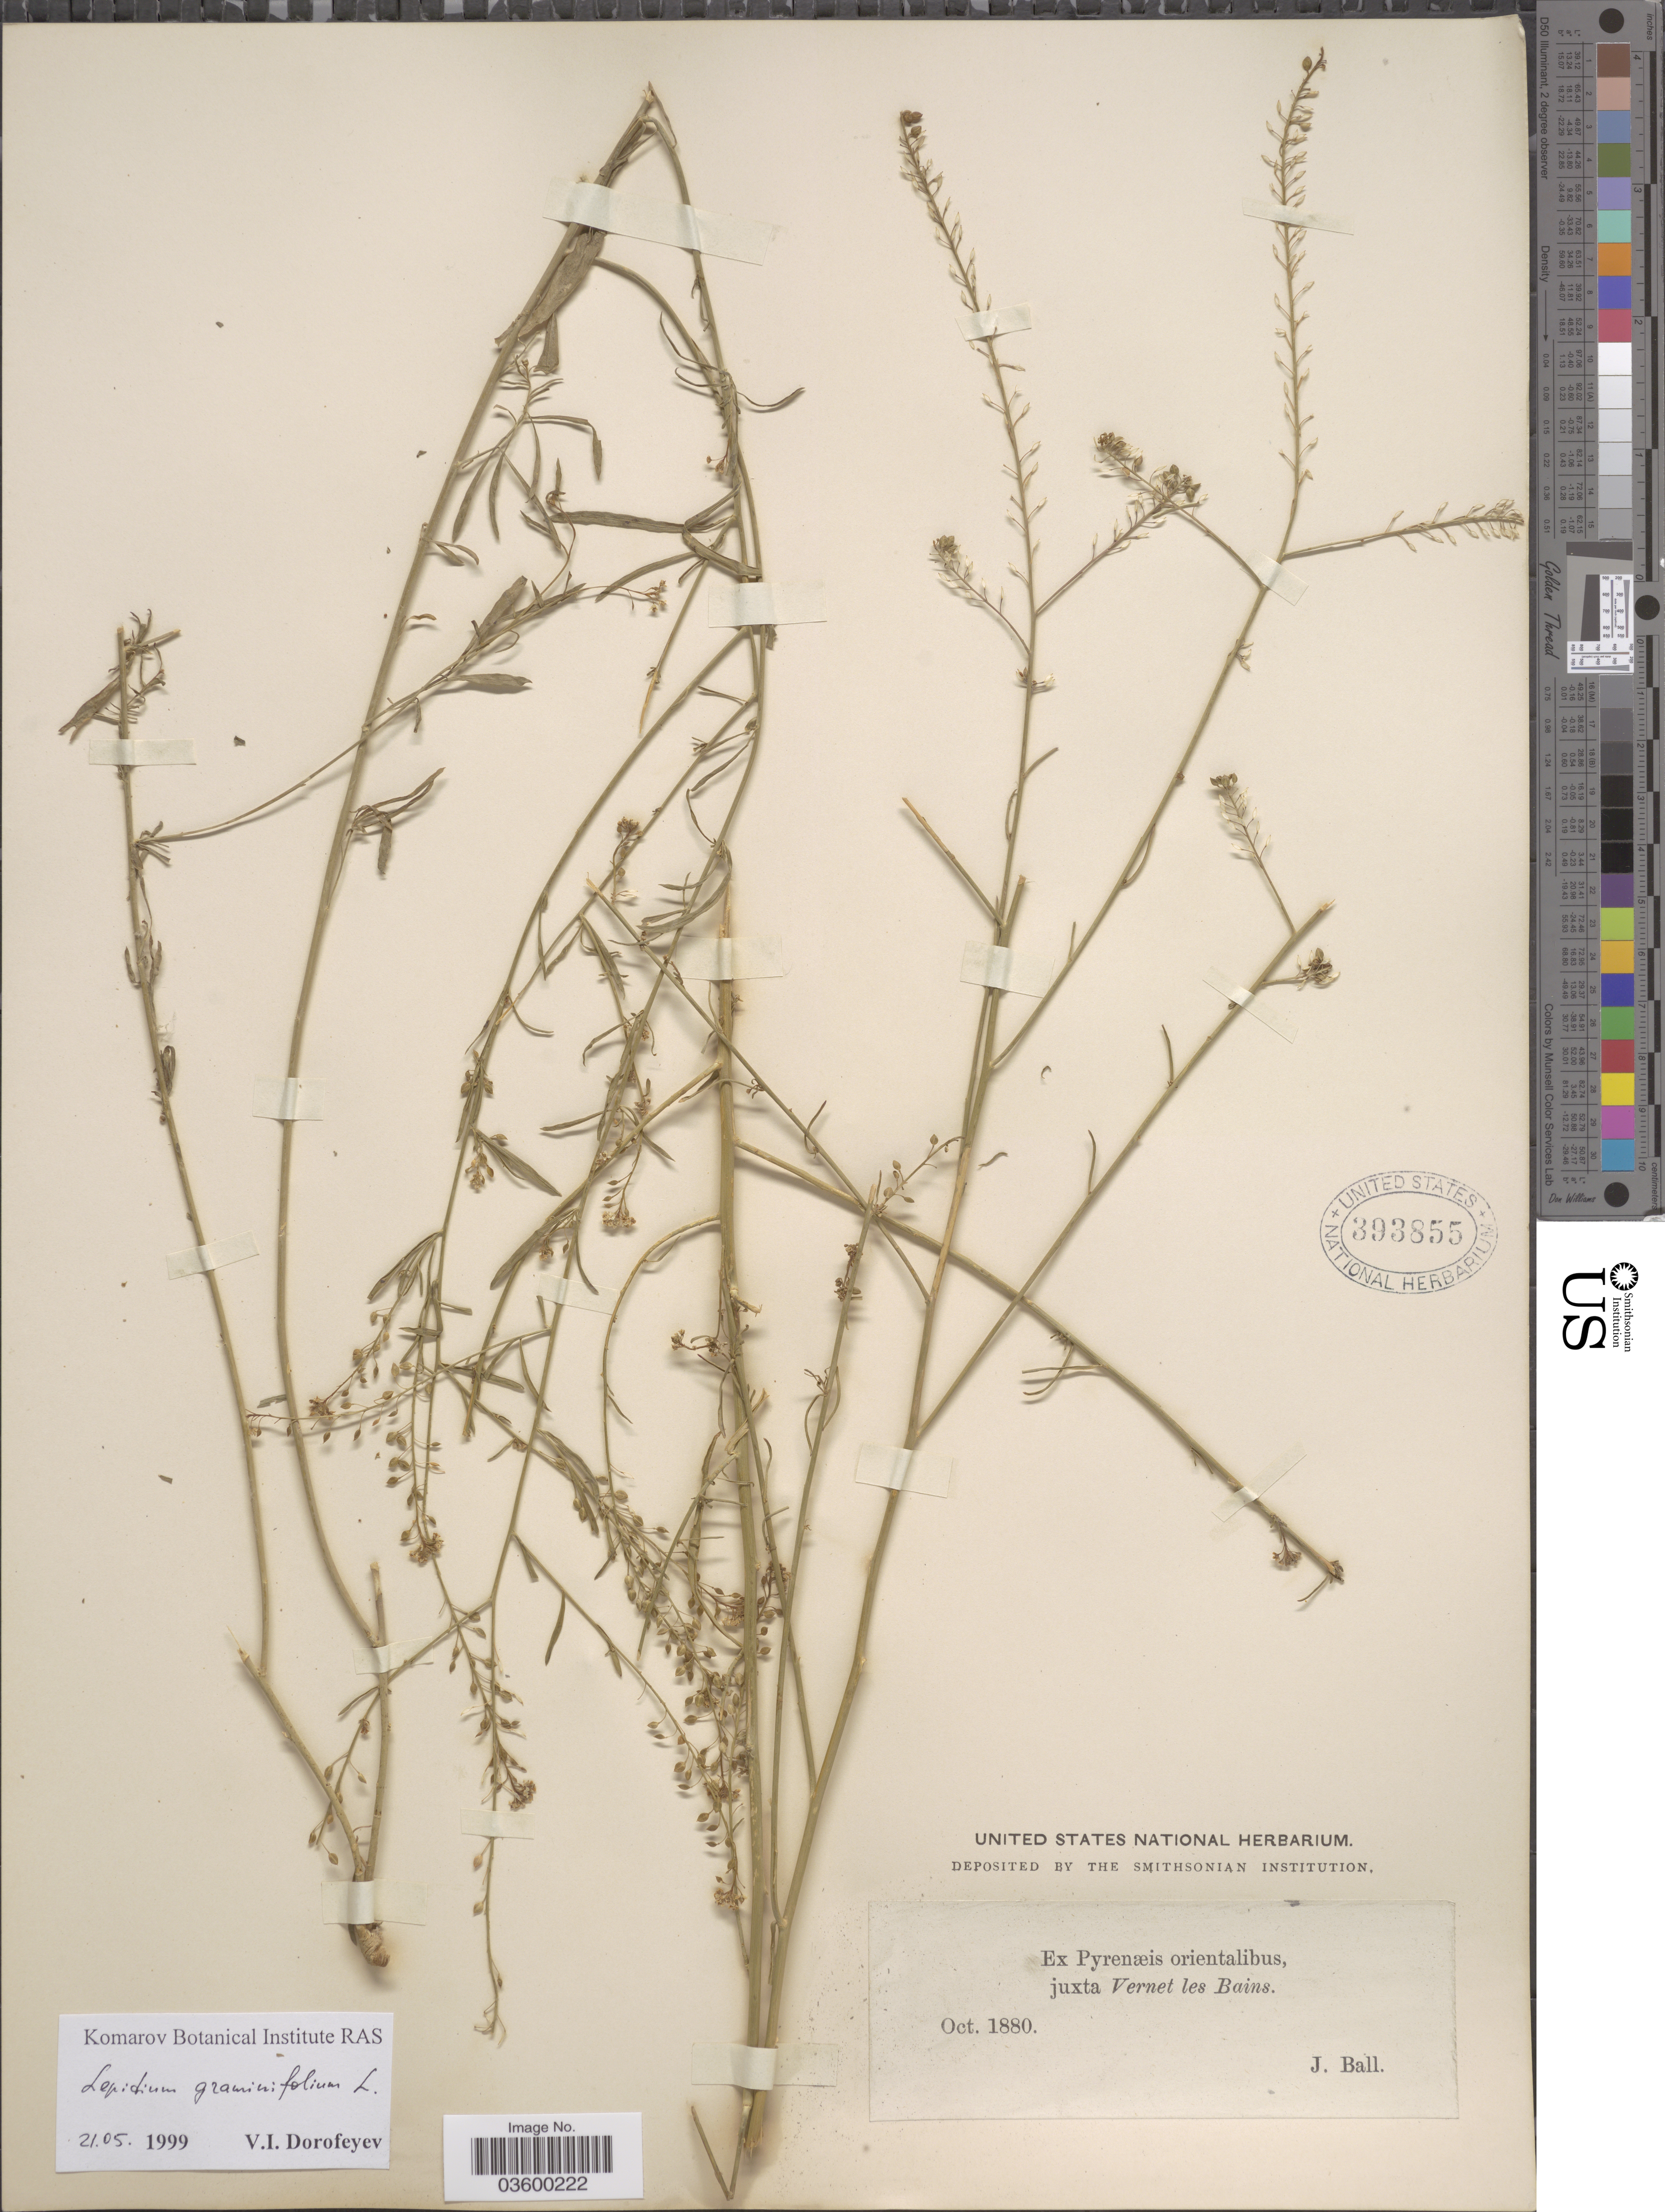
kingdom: Plantae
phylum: Tracheophyta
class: Magnoliopsida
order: Brassicales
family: Brassicaceae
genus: Lepidium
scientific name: Lepidium graminifolium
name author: L.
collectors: J. Ball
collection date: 1880-10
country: France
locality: Ex Pyrenæis orientalibus, juxta Vernet les Bains.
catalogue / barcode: US 393855